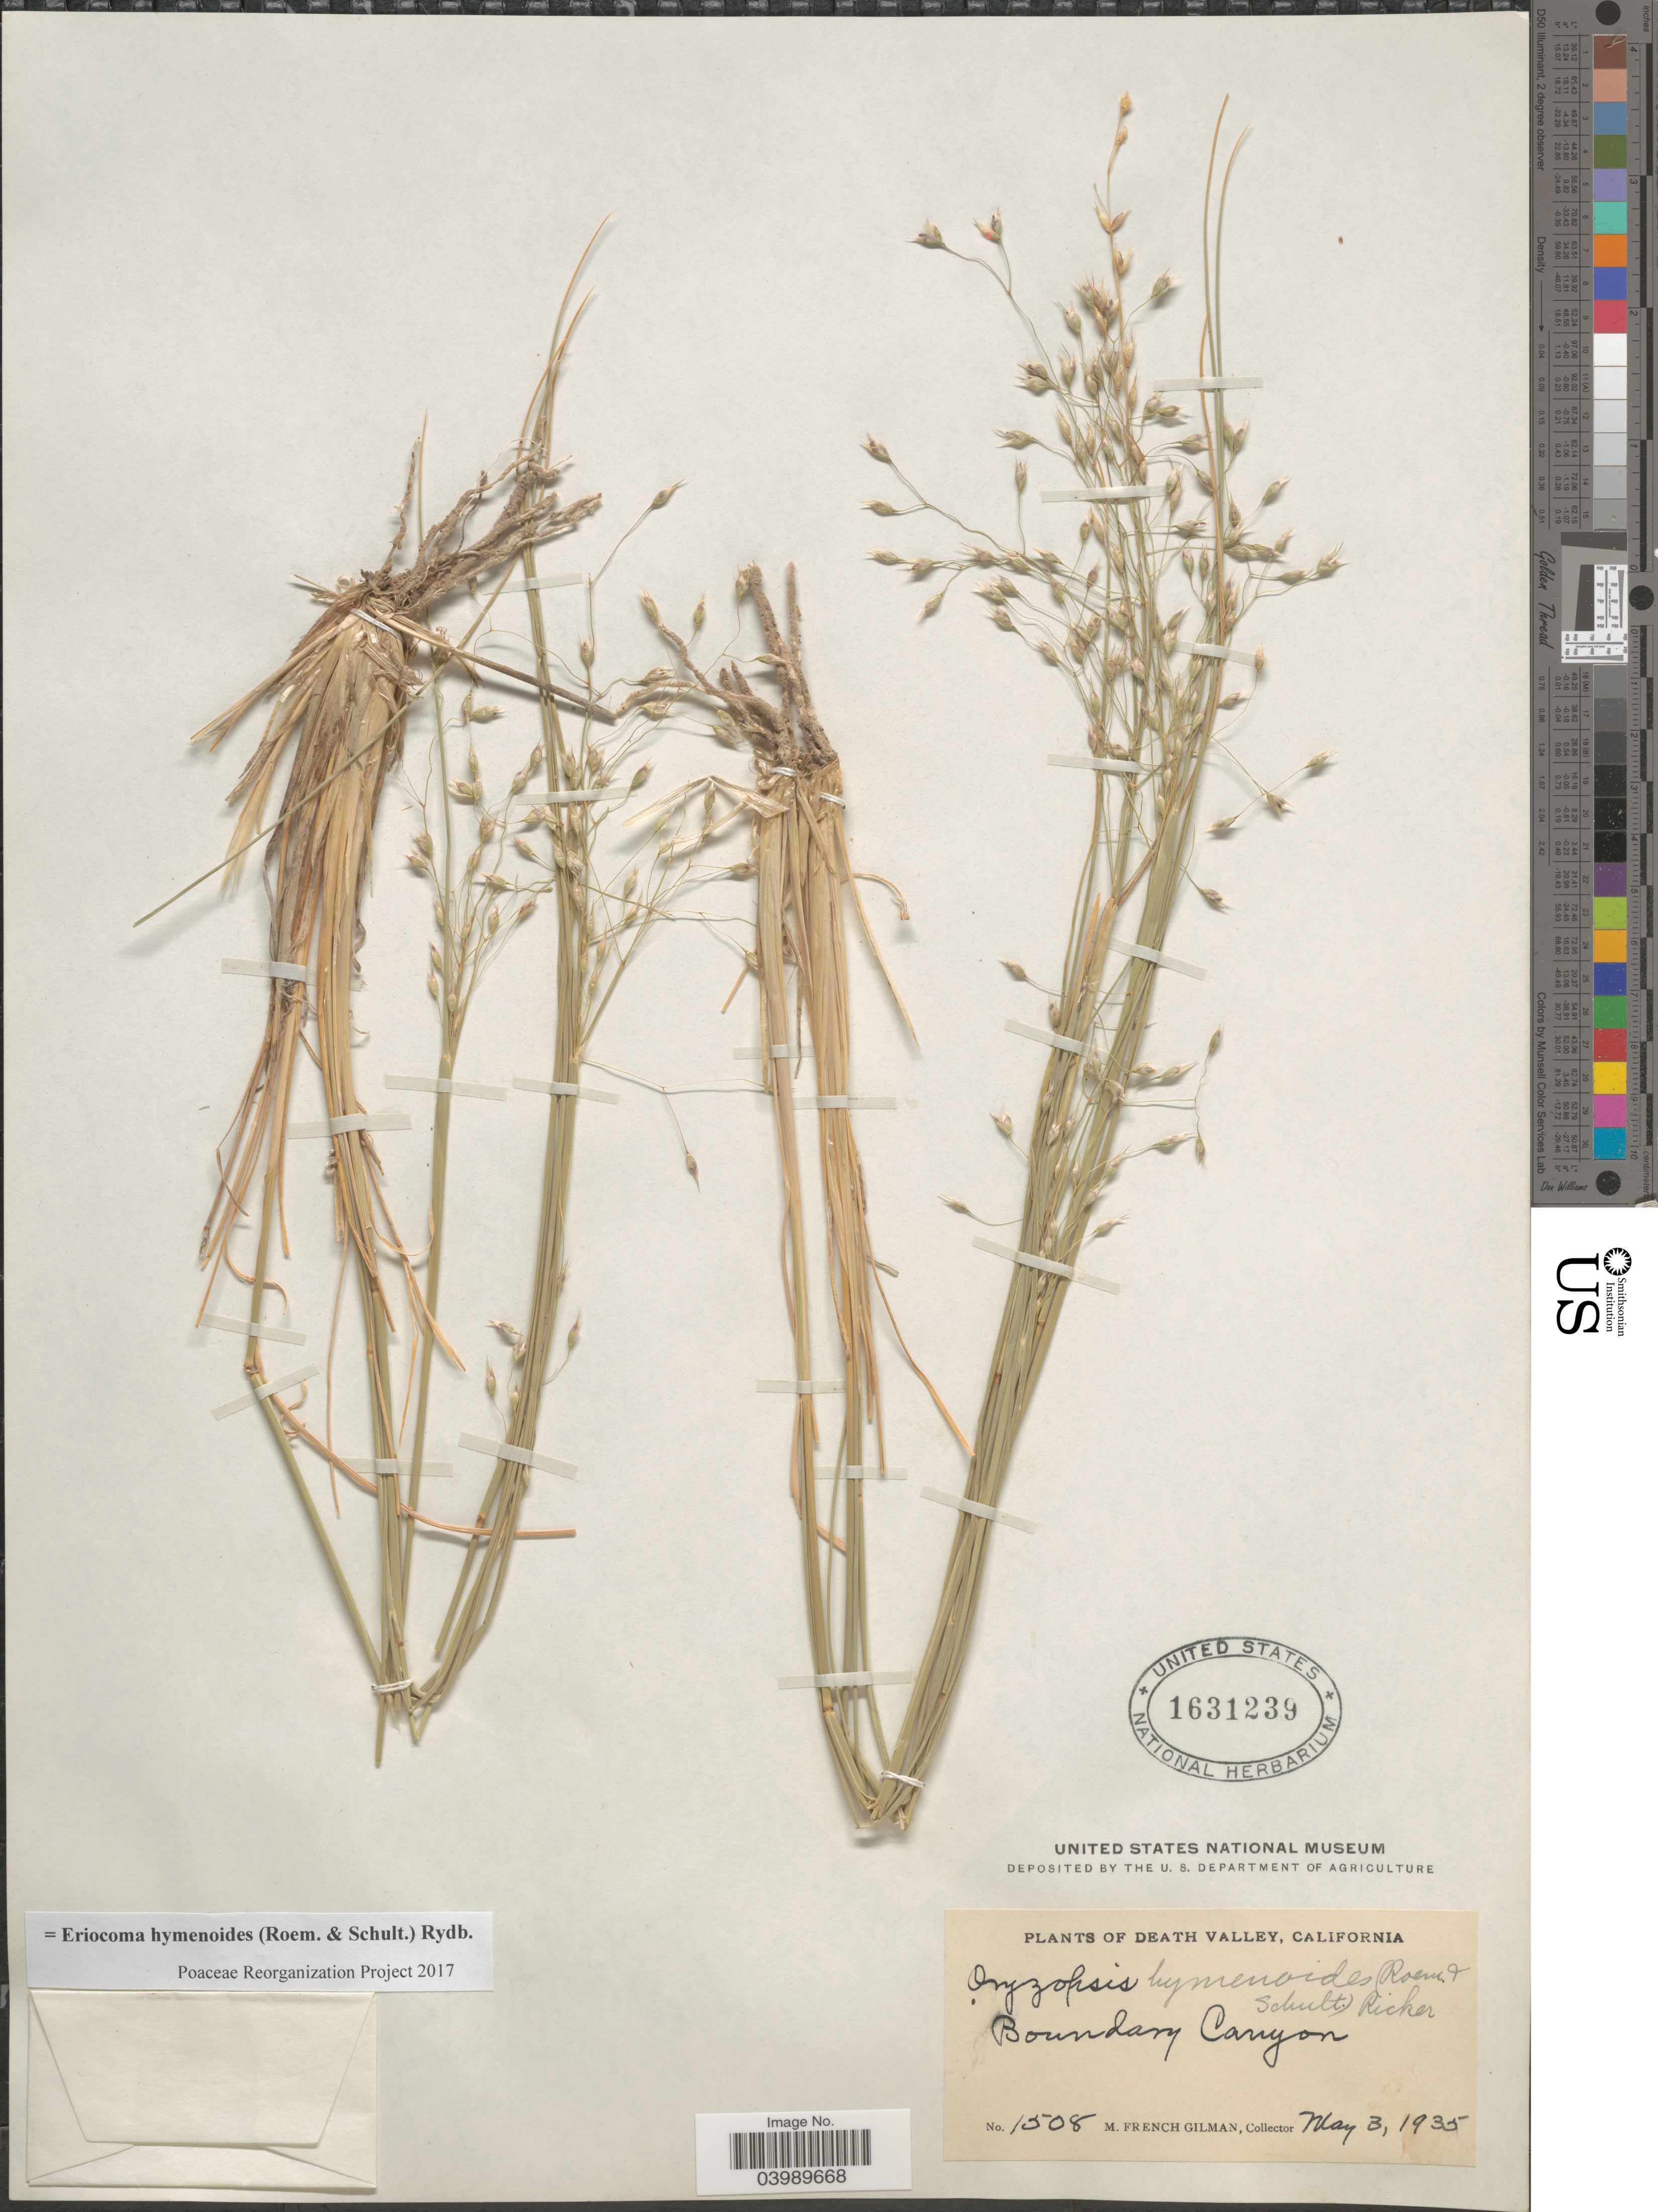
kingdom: Plantae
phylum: Tracheophyta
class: Liliopsida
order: Poales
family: Poaceae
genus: Eriocoma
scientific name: Eriocoma hymenoides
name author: (Roem. & Schult.) Rydb.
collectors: M. F. Gilman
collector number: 1508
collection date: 1935-05-03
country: United States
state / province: California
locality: Death Valley. Boundary Canyon.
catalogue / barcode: US 1631239